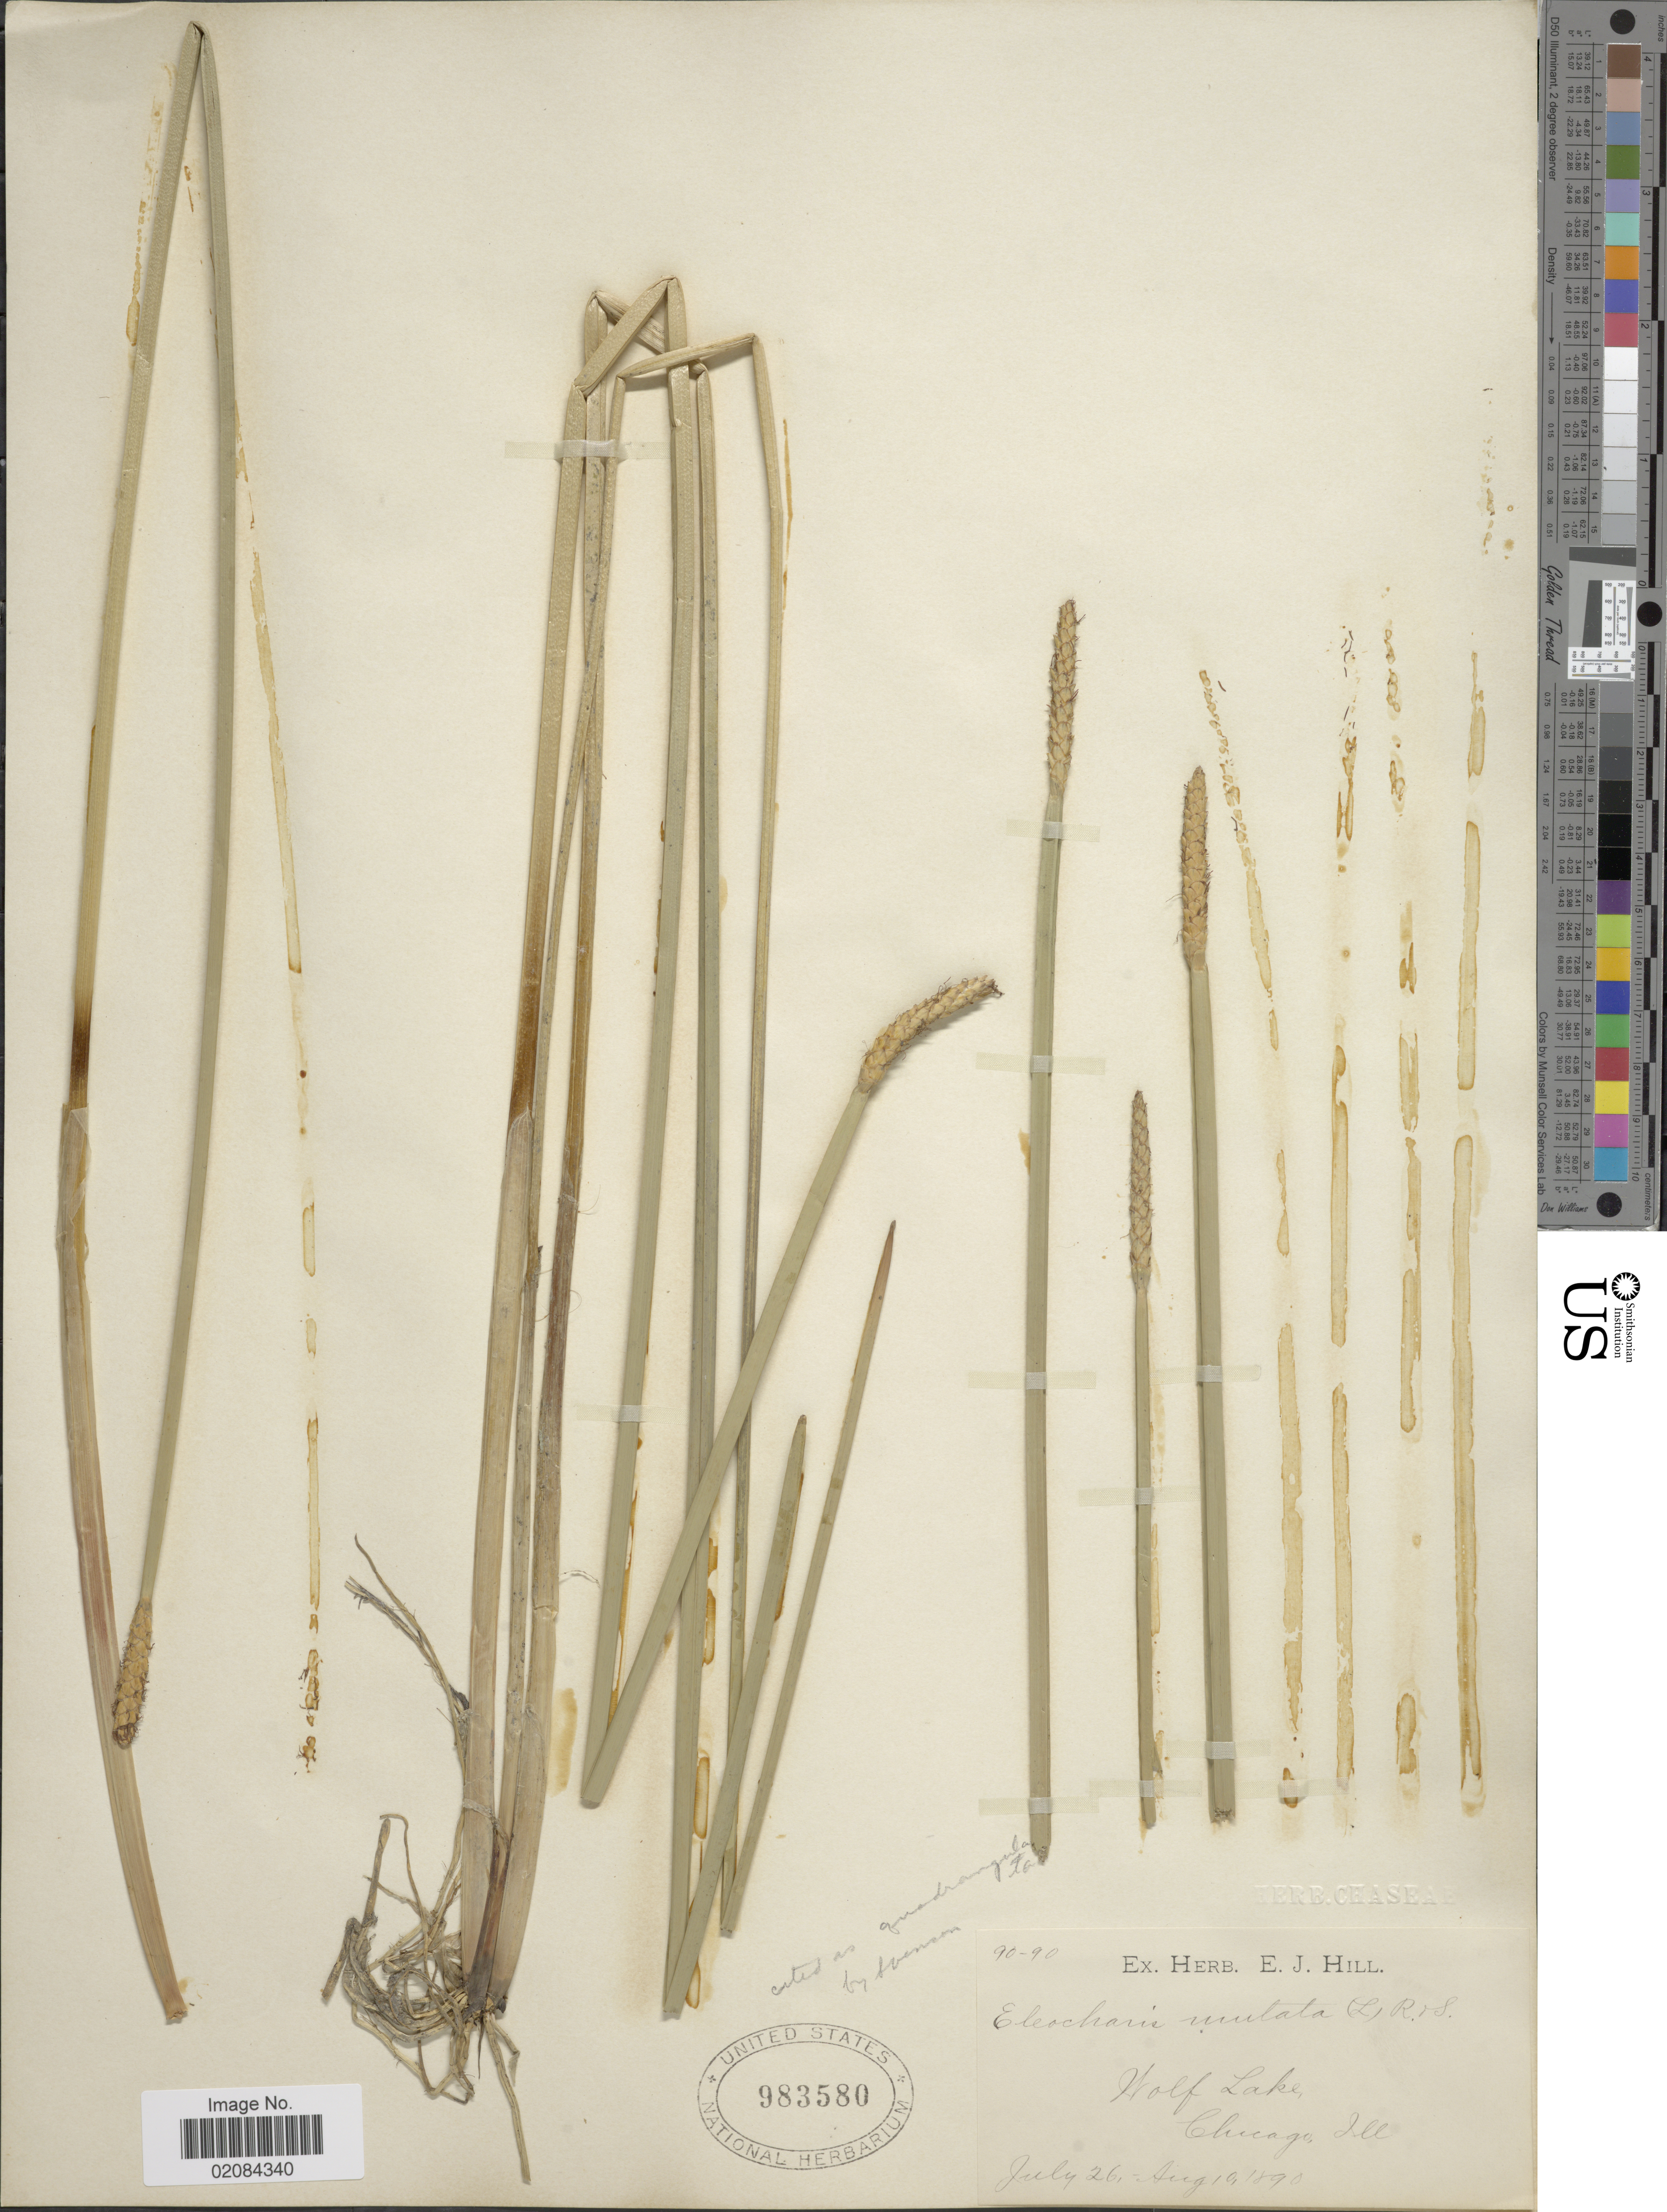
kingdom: Plantae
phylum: Tracheophyta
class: Liliopsida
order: Poales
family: Cyperaceae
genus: Eleocharis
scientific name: Eleocharis quadrangulata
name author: (Michx.) Roem. & Schult.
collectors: ex herb. E.J. Hill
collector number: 90-90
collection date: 1890-07-26/1890-08-10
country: United States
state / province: Illinois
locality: Wolf Lake, Chicago.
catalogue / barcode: US 983580